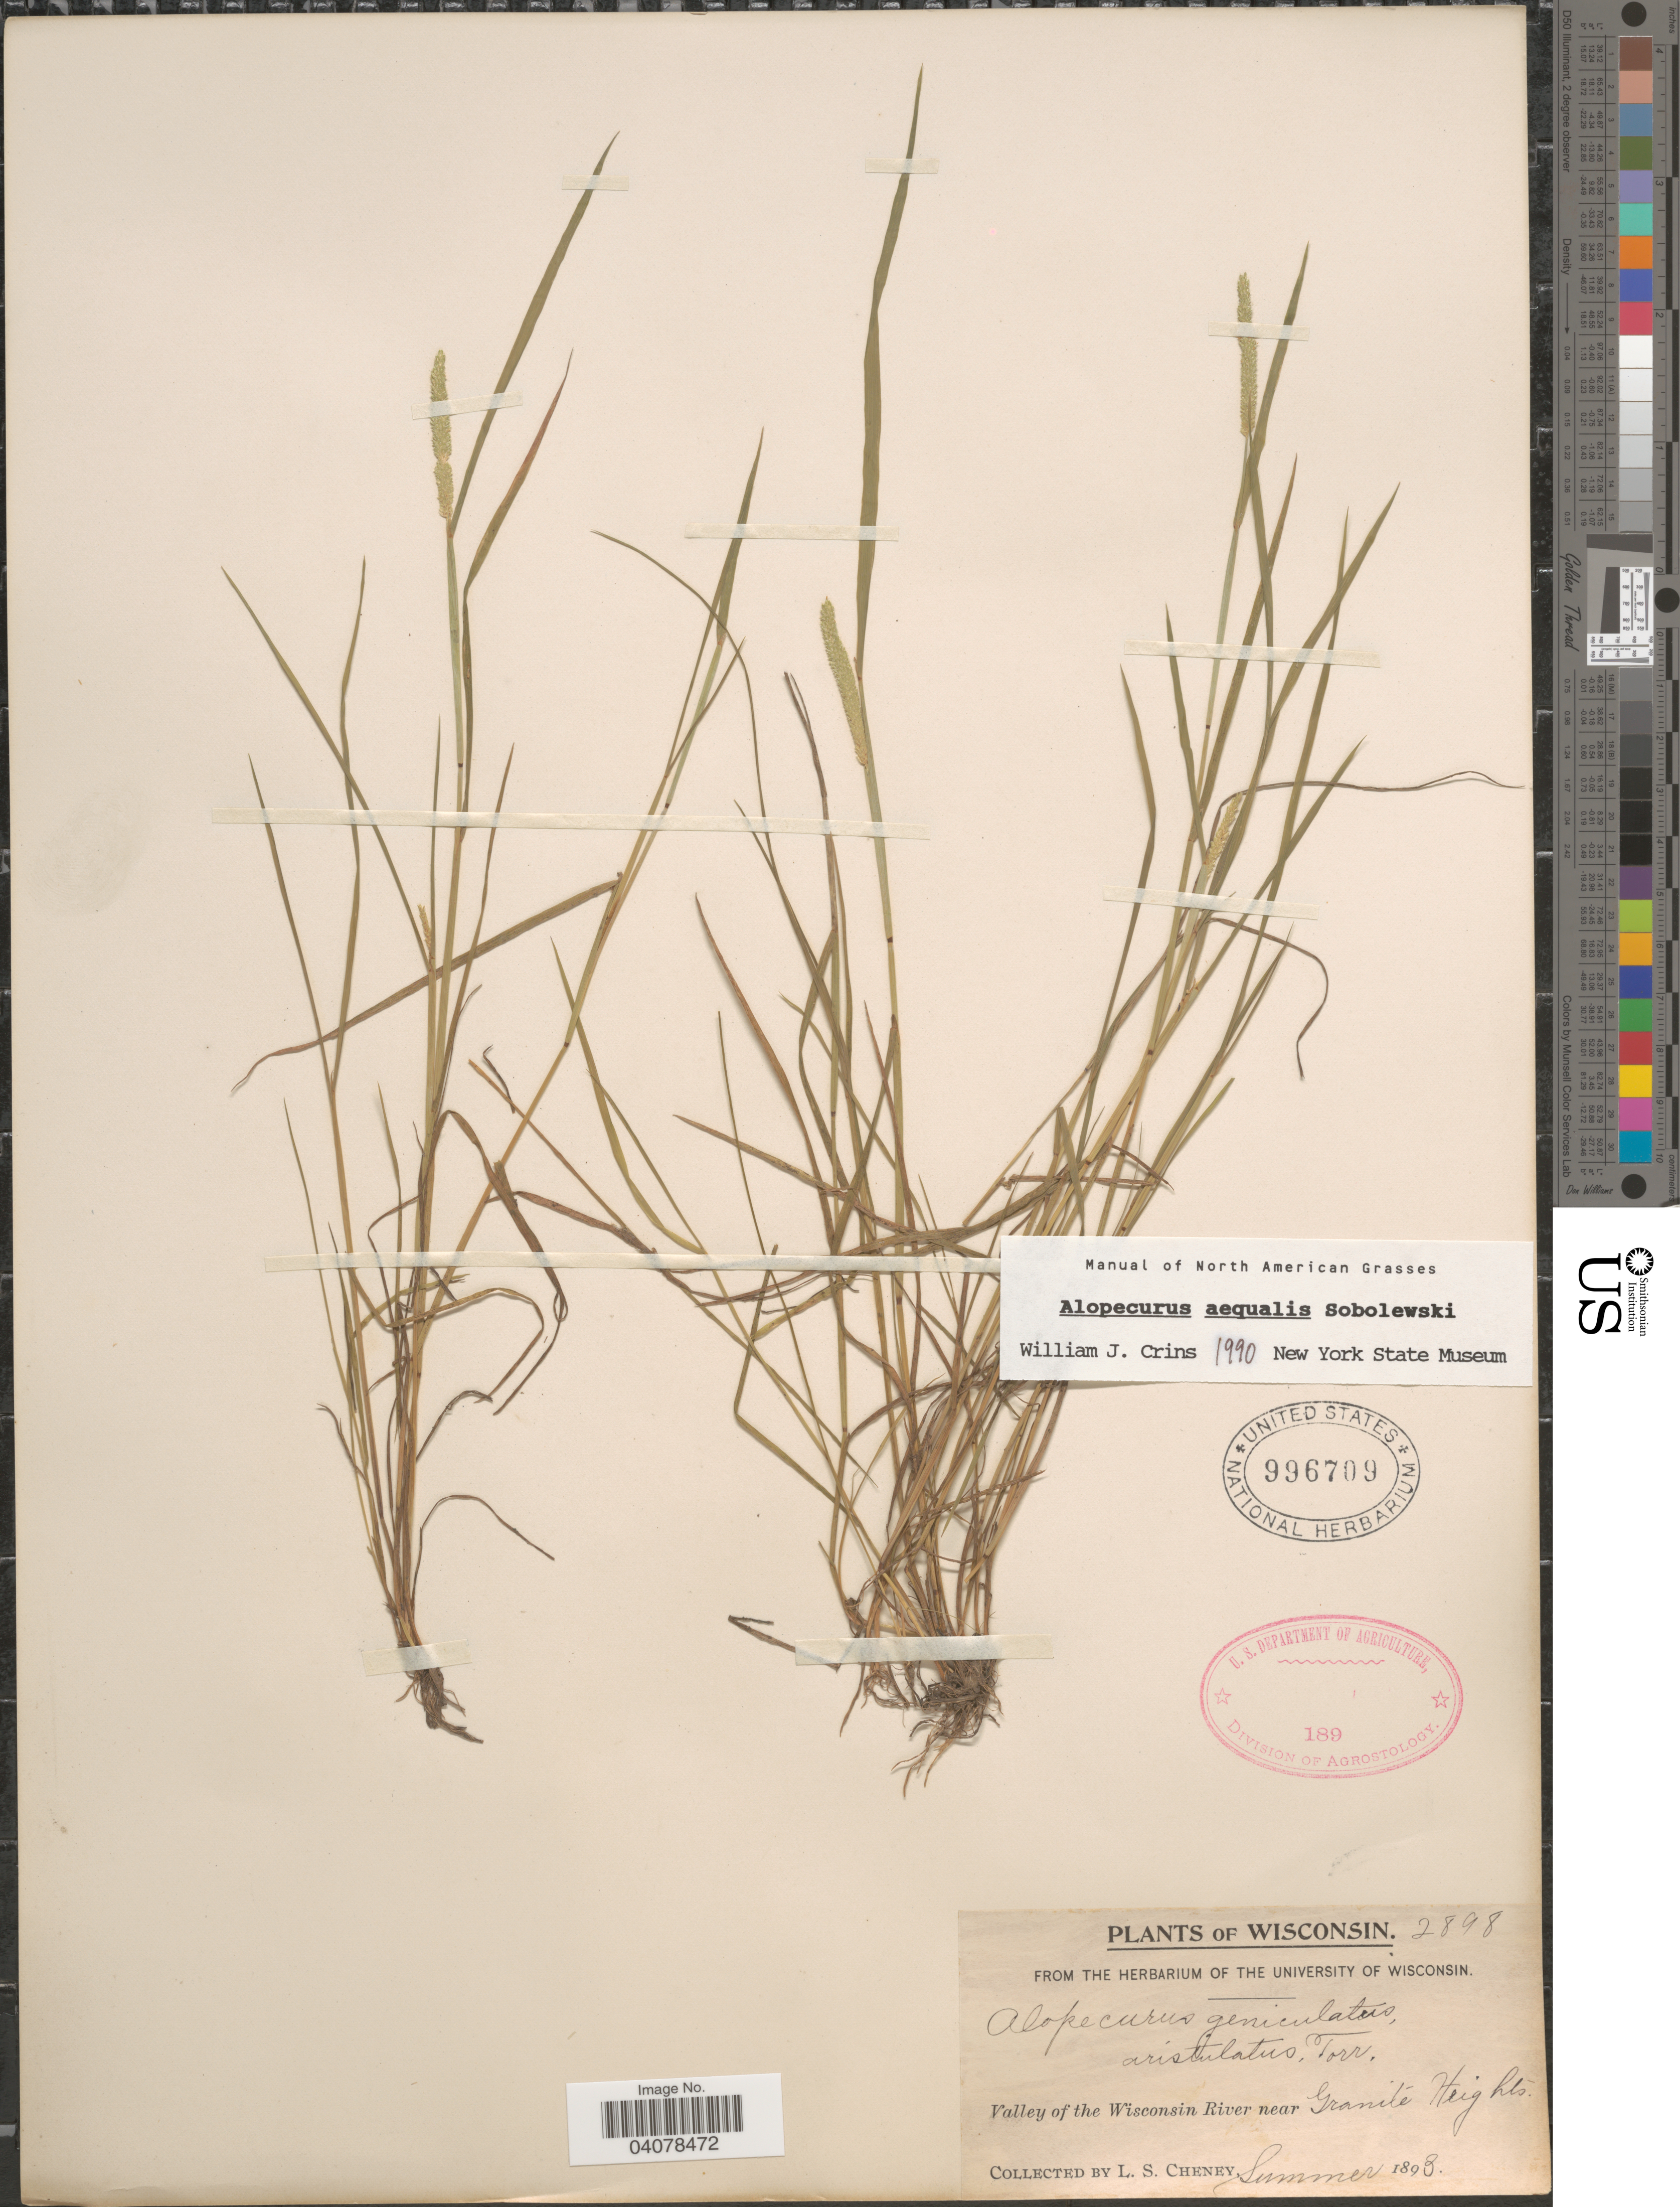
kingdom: Plantae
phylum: Tracheophyta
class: Liliopsida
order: Poales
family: Poaceae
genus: Alopecurus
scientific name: Alopecurus aequalis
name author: Sobol.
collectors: L. Cheney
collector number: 2898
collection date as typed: Summer 1893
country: United States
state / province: Wisconsin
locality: Valley of the Wisconsin River near Granite Heights.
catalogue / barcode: US 996709